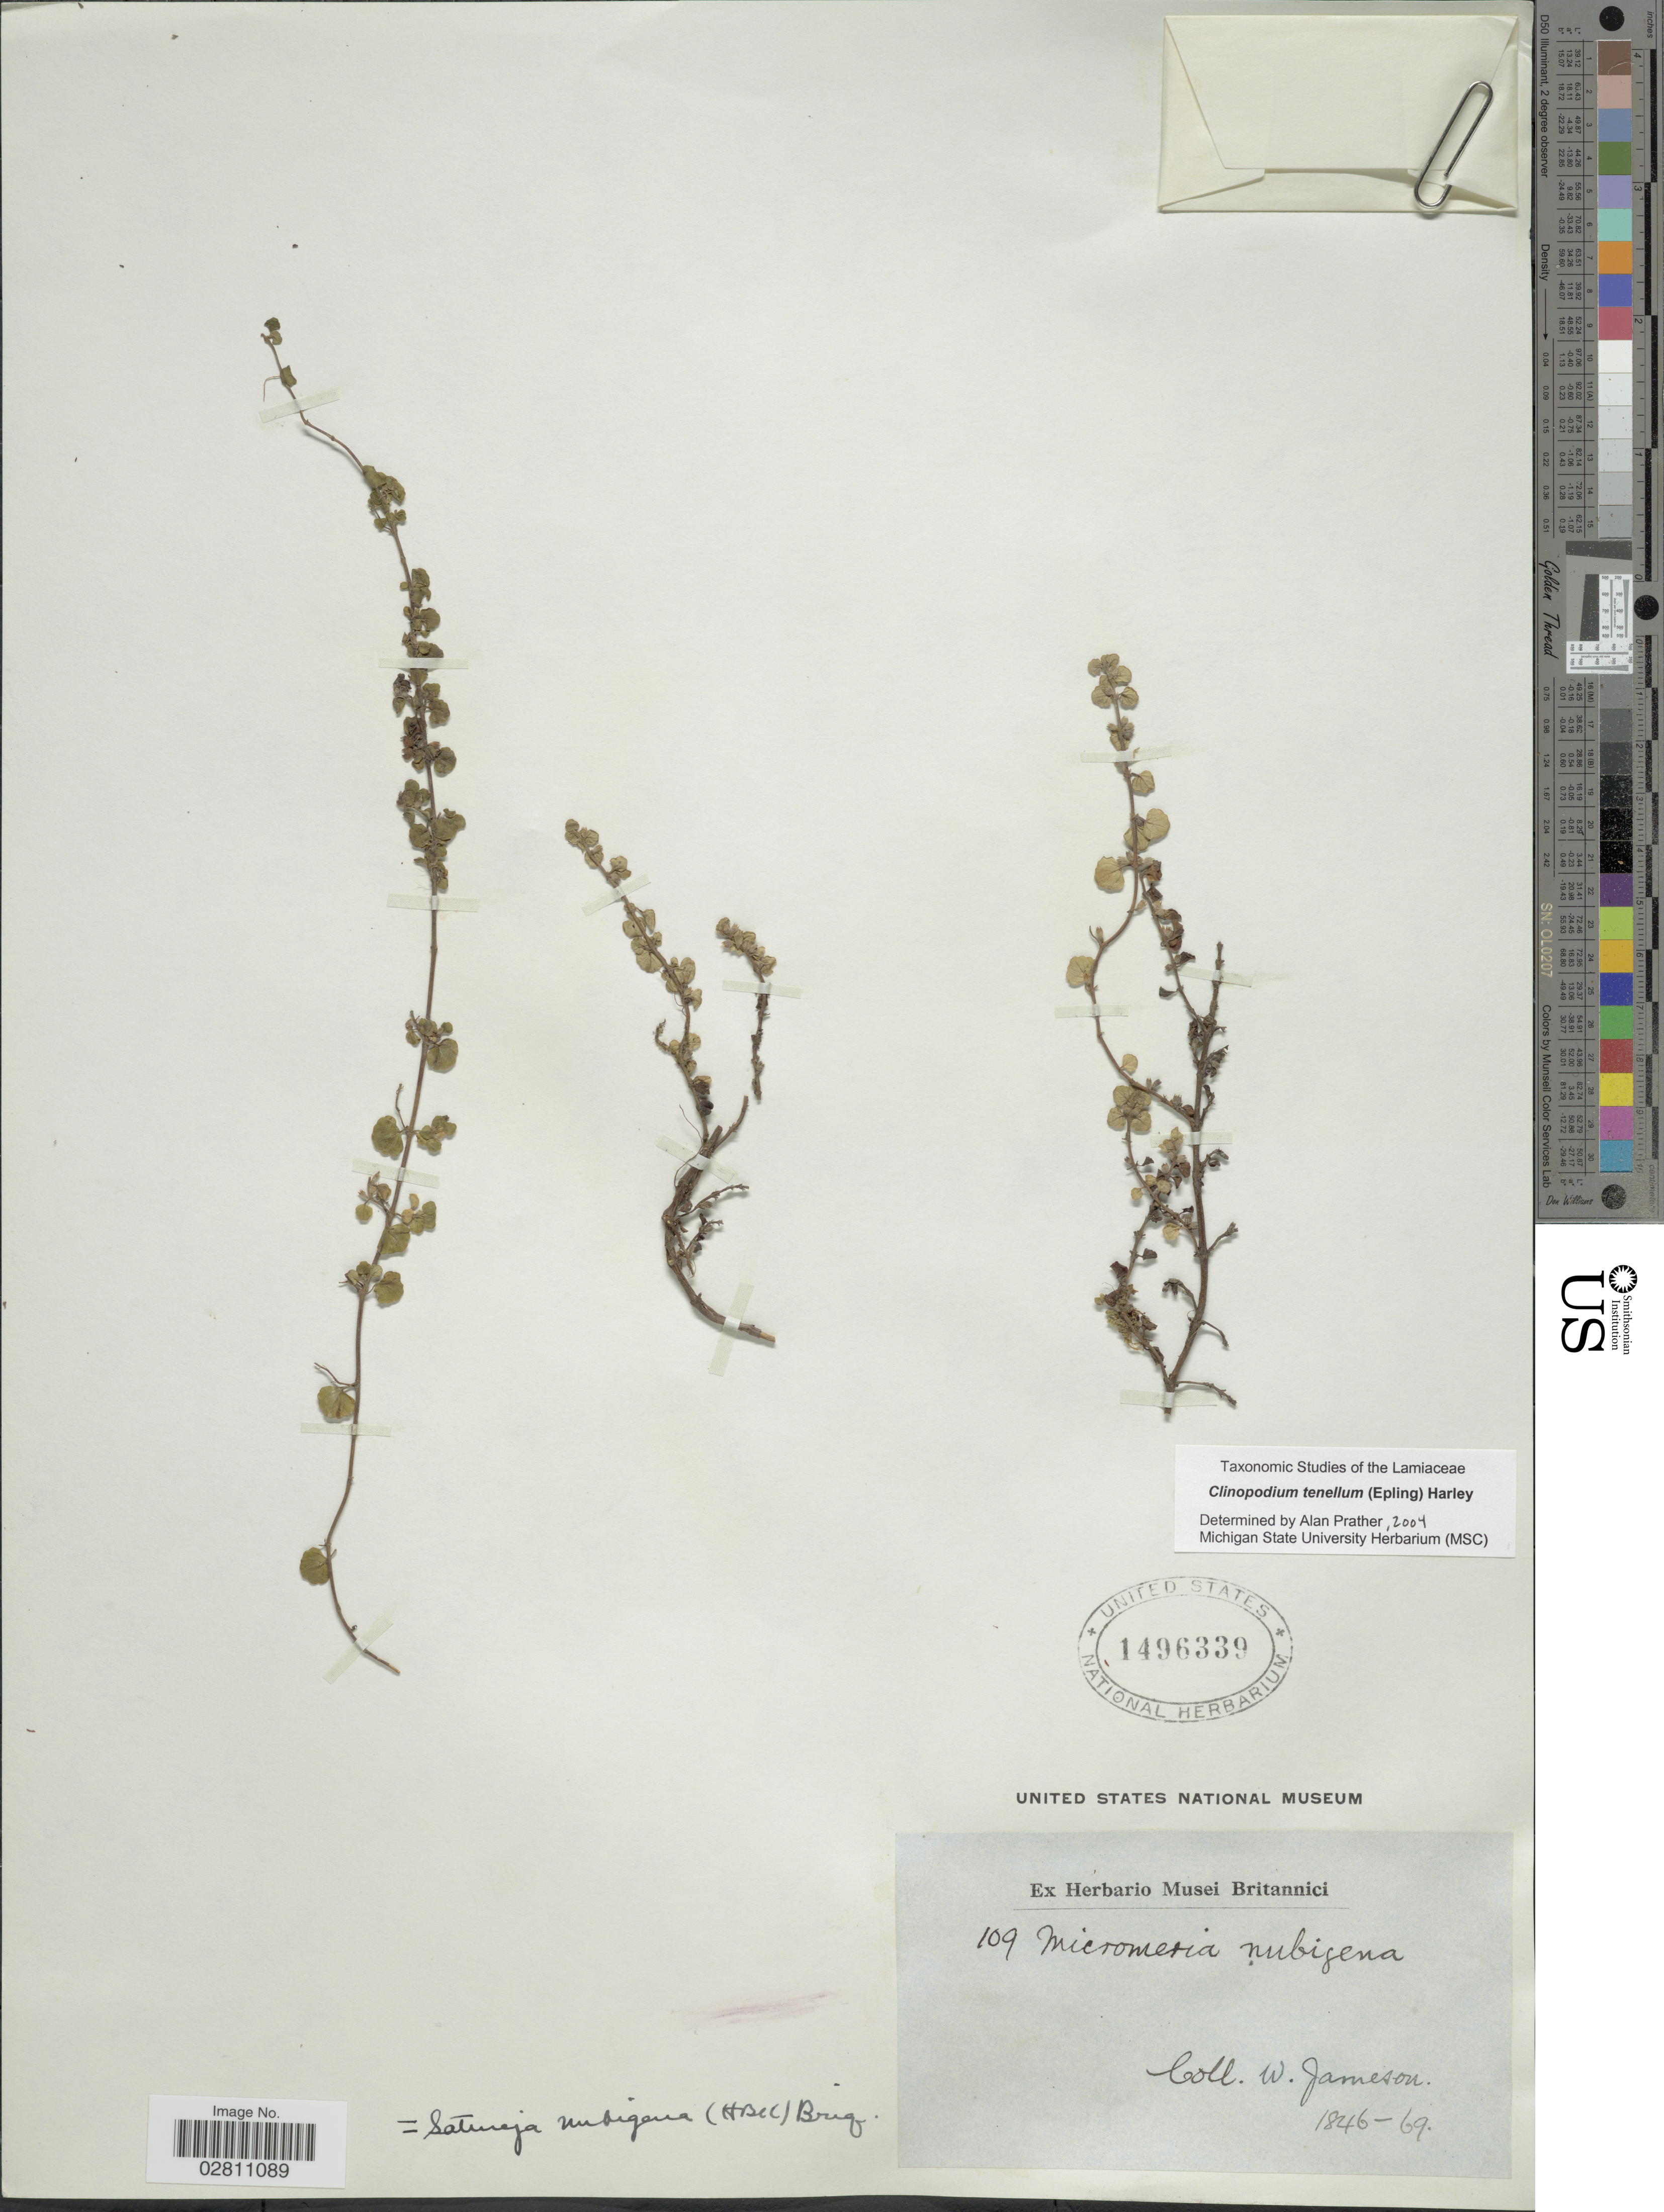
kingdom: Plantae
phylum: Tracheophyta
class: Magnoliopsida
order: Lamiales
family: Lamiaceae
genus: Clinopodium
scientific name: Clinopodium sp.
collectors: W. Jameson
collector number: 109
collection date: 1846/1869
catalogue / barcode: US 1496339